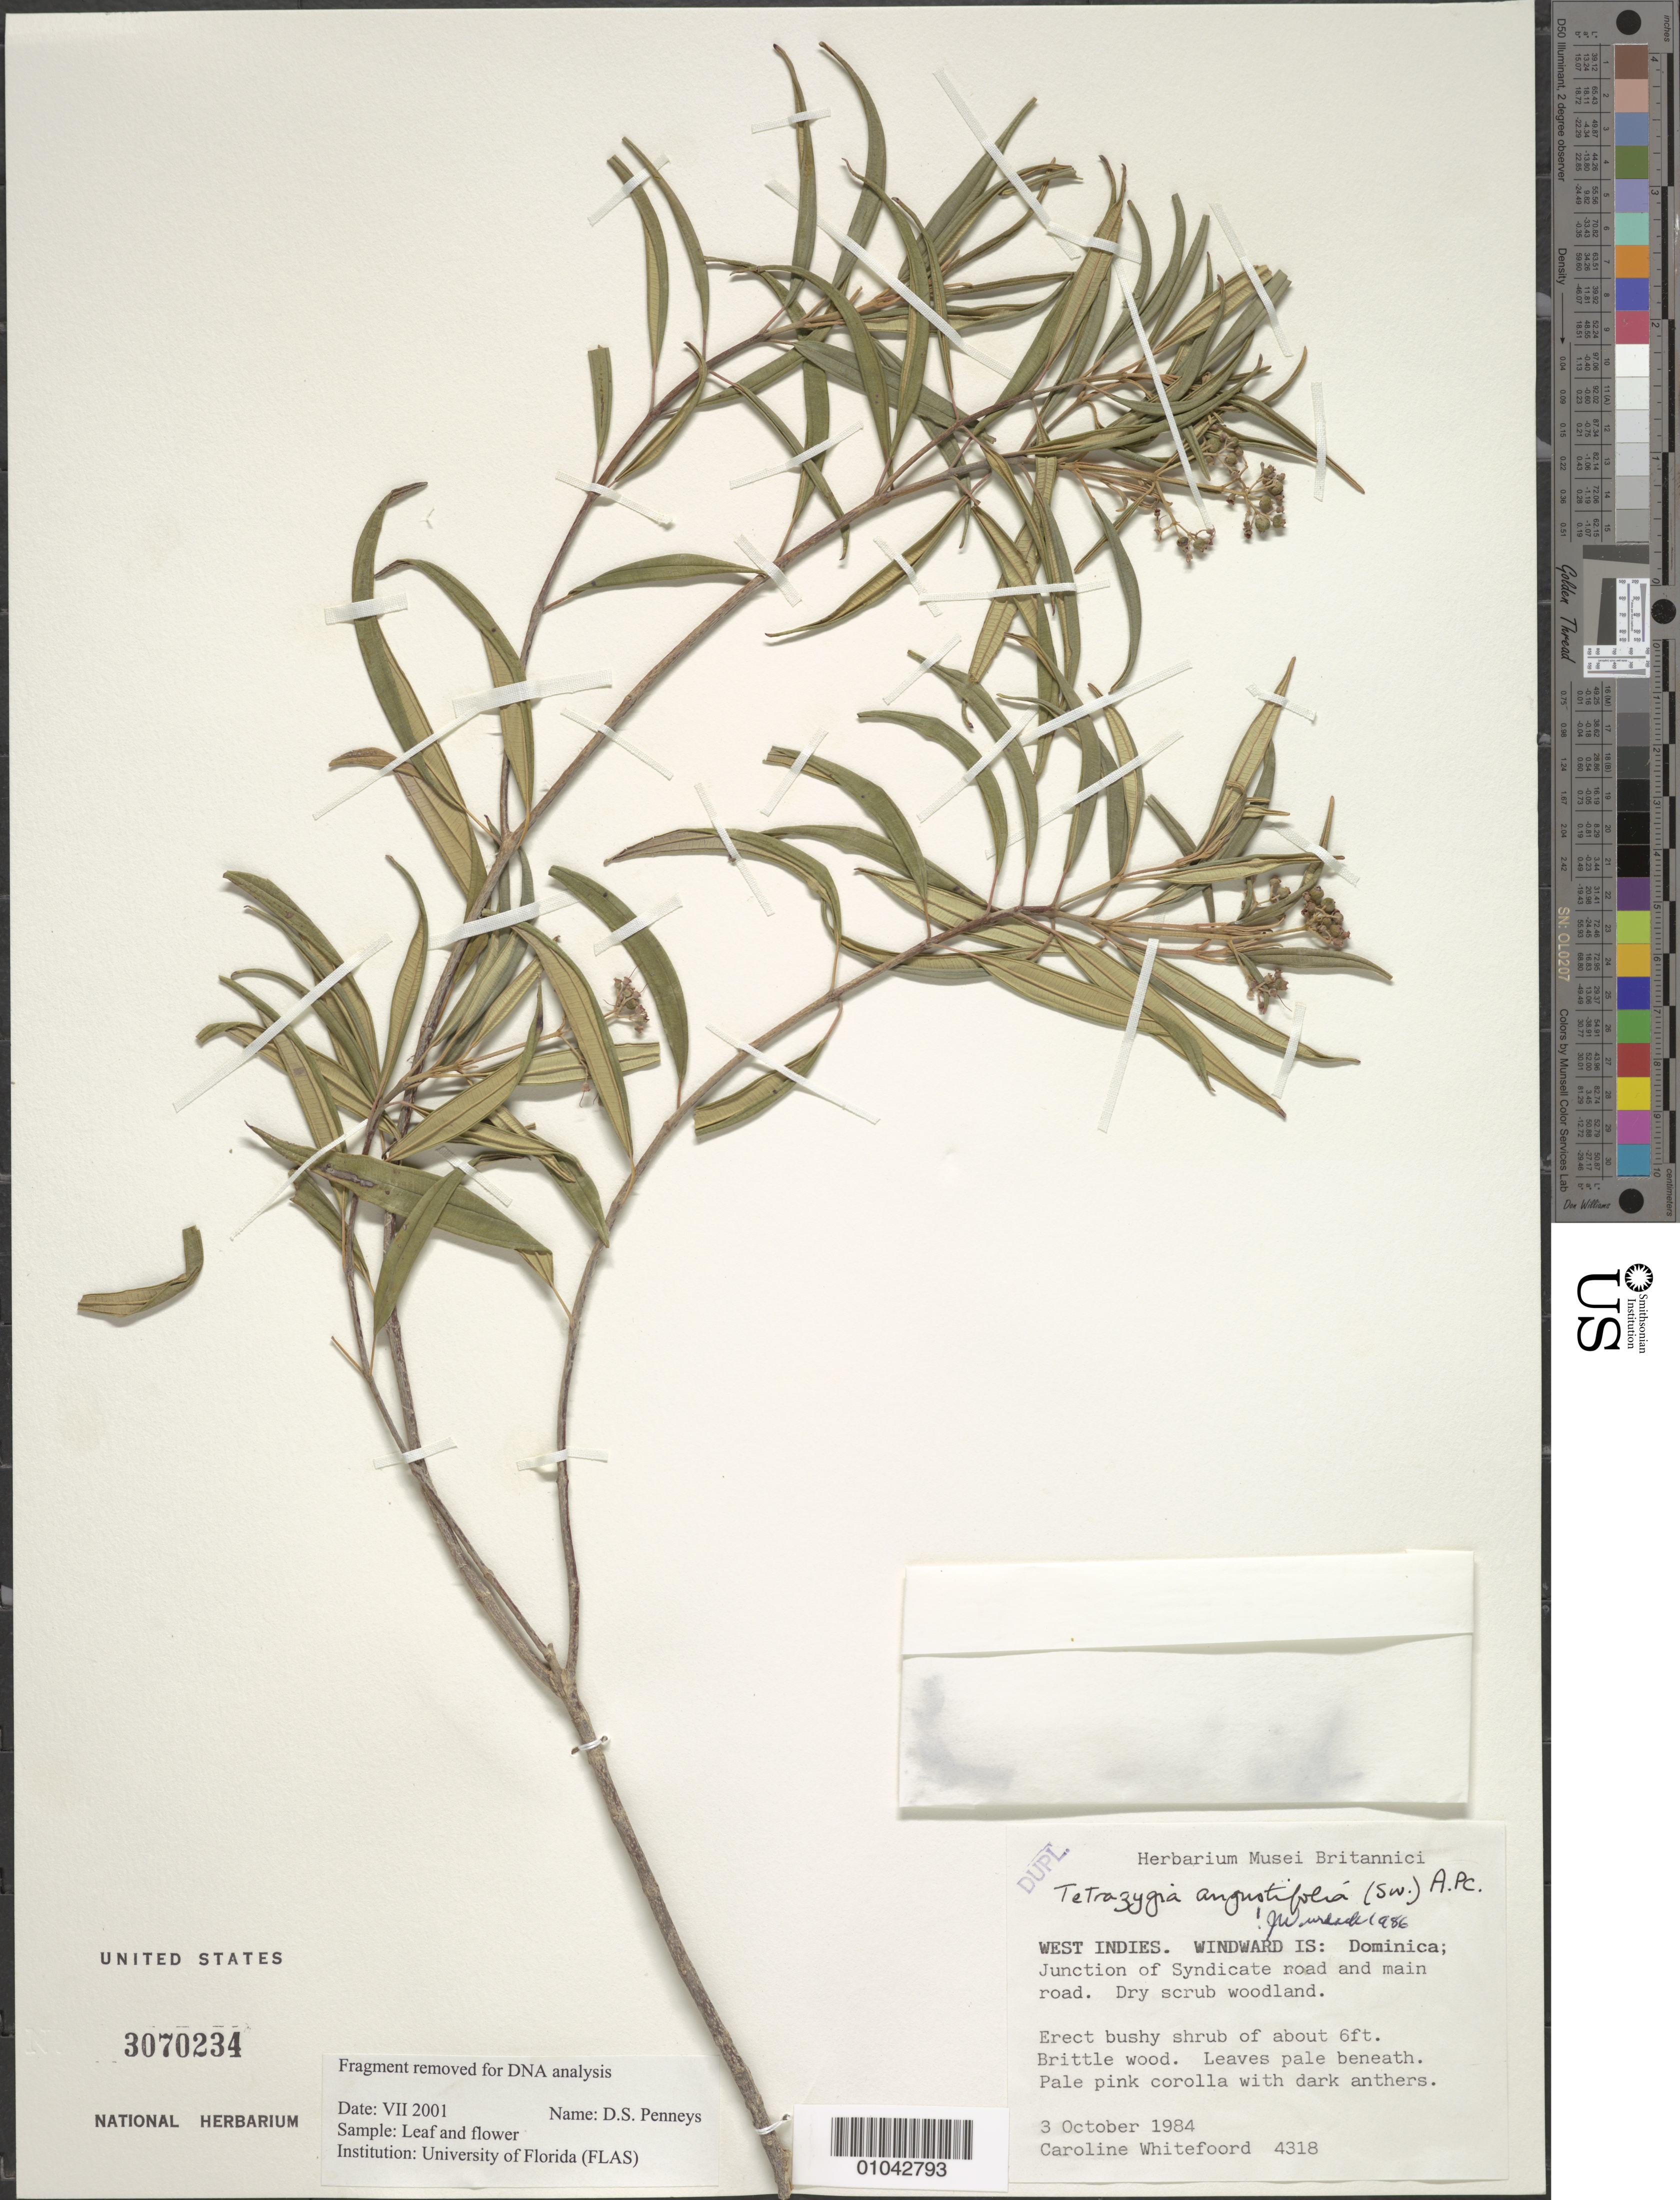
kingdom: Plantae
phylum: Tracheophyta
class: Magnoliopsida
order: Myrtales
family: Melastomataceae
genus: Tetrazygia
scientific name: Tetrazygia angustifolia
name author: (Sw.) DC.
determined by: Wurdack, John J., (US), US (UNITED STATES)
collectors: C. Whitefoord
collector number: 4318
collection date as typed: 03 Oct 1984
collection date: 1984-10-03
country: Dominica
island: Dominica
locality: Junction of Syndicate road and main road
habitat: Dry scrub woodland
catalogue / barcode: US 3070234